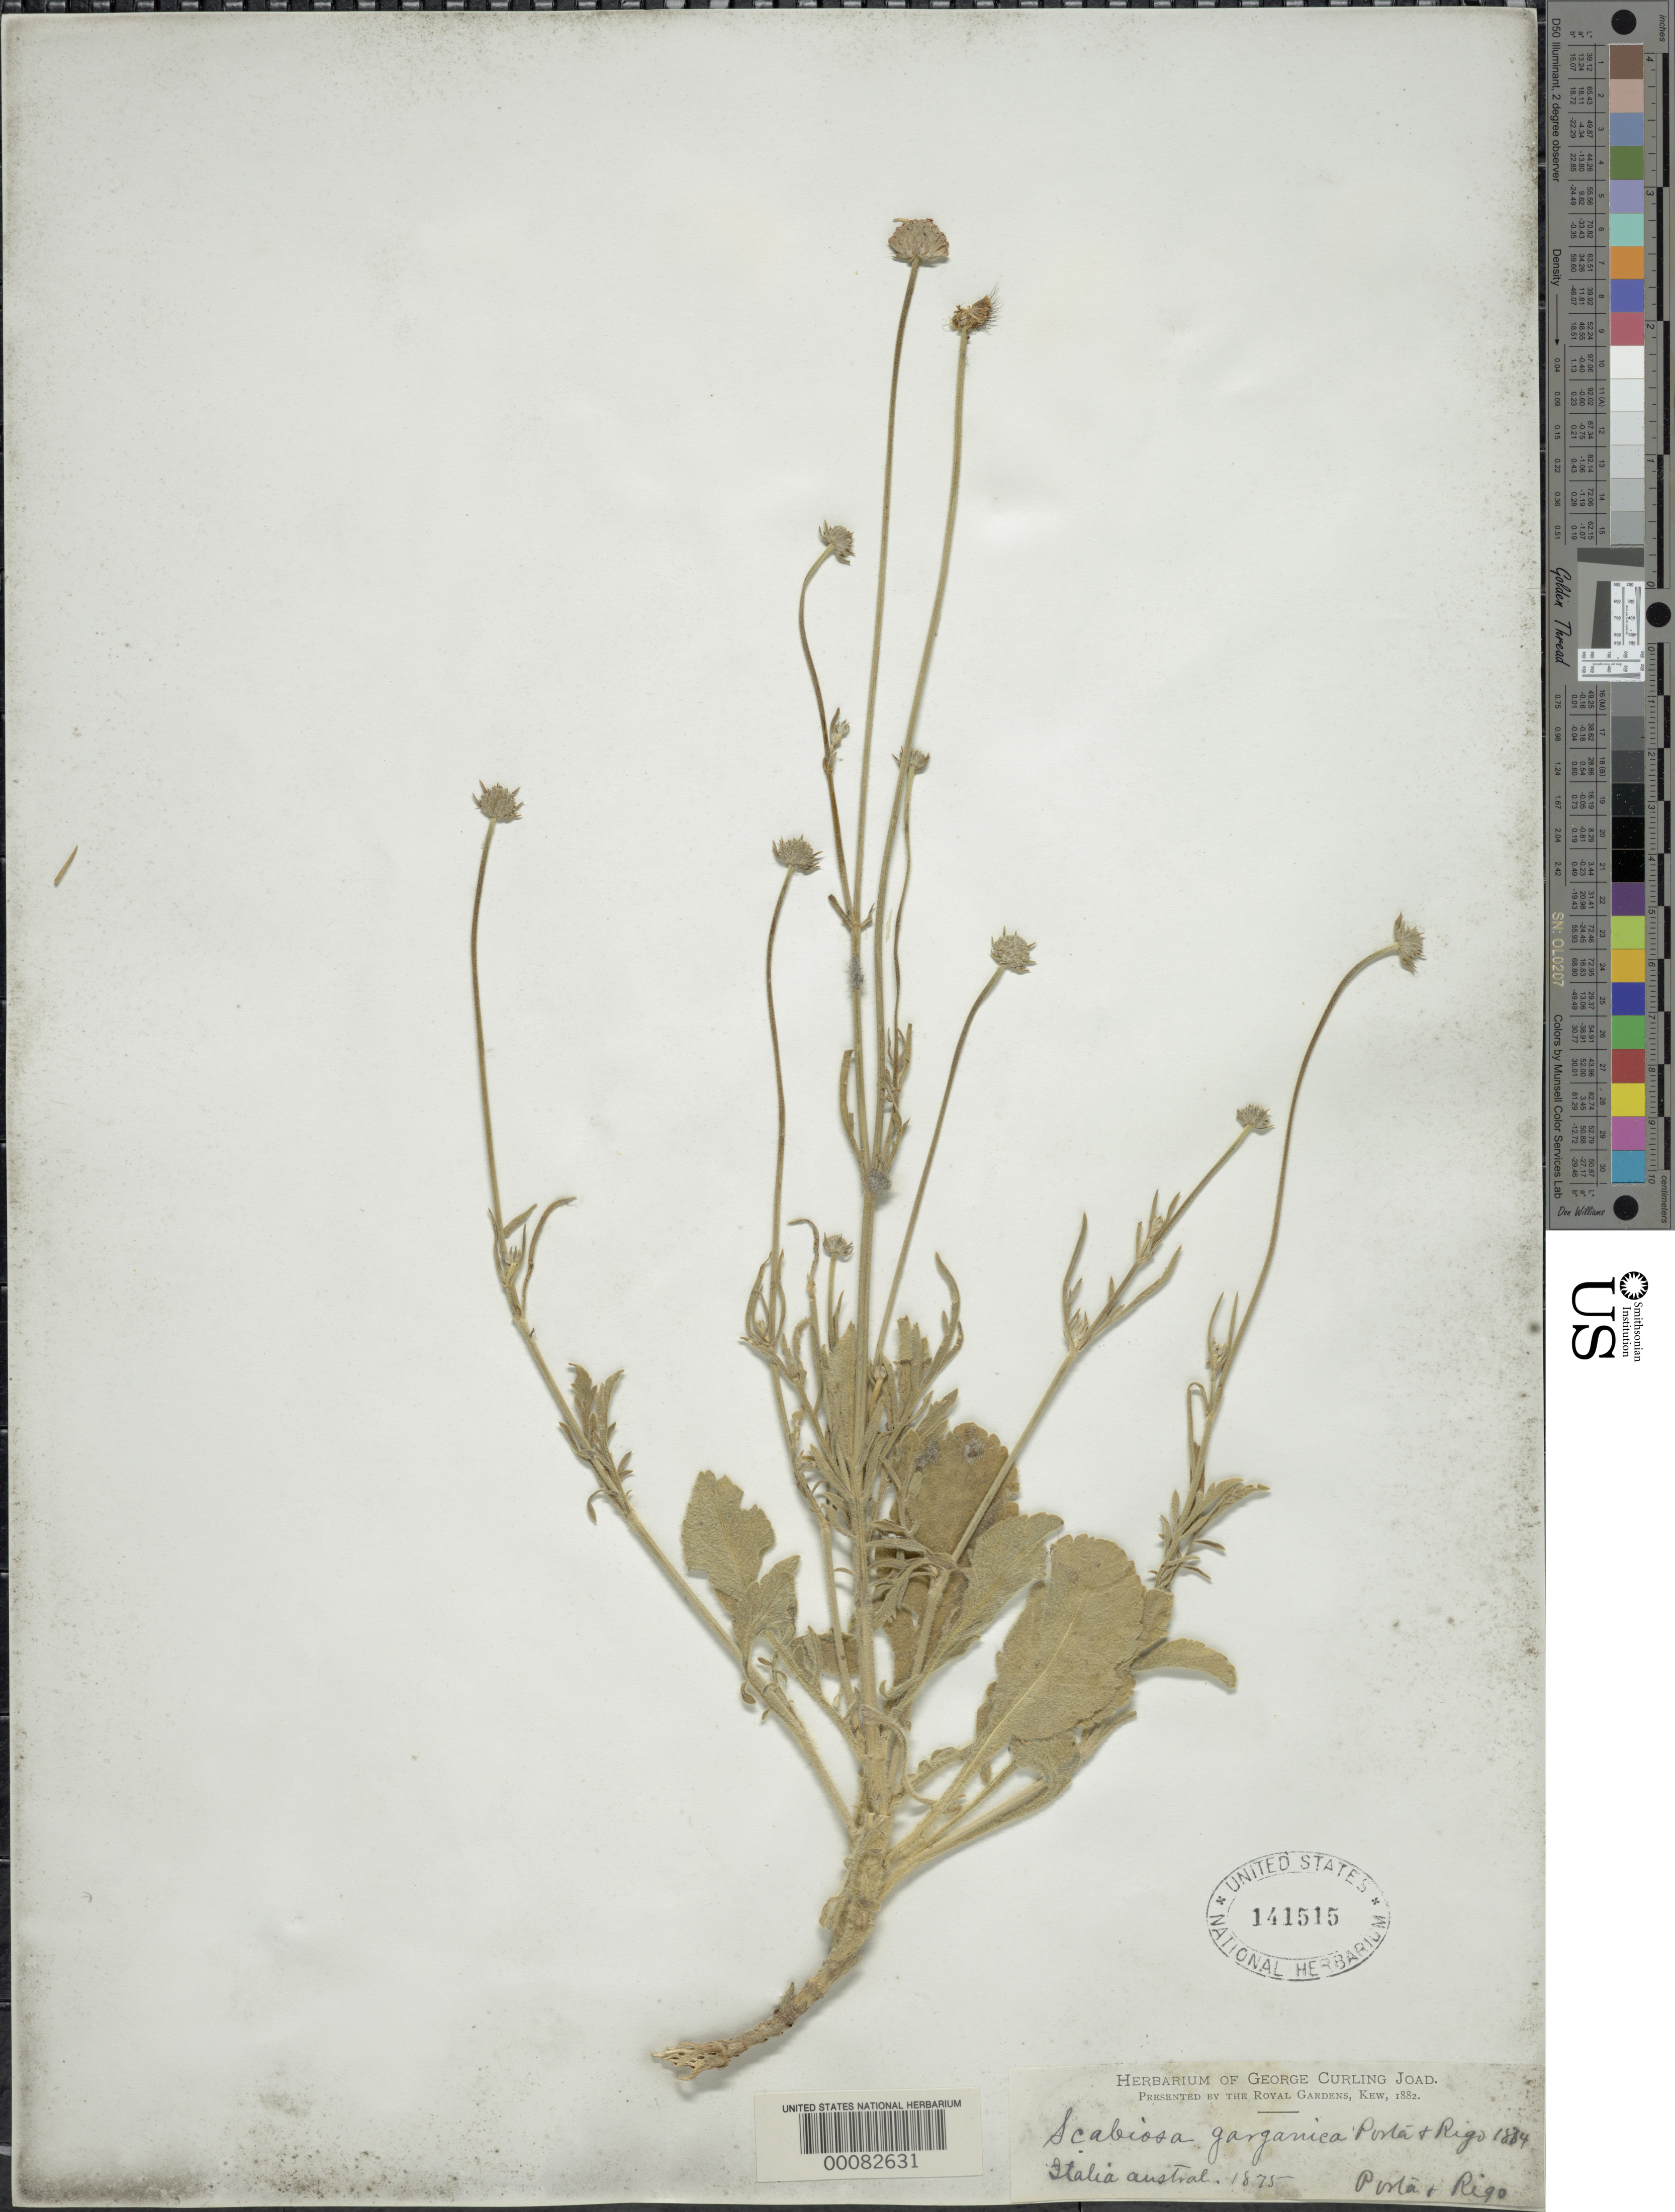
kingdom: Plantae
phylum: Tracheophyta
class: Magnoliopsida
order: Dipsacales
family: Caprifoliaceae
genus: Scabiosa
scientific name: Scabiosa gorganica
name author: Porta &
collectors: -- Porta & G. Rigo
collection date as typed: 1875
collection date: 1875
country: Italy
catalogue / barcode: US 141515